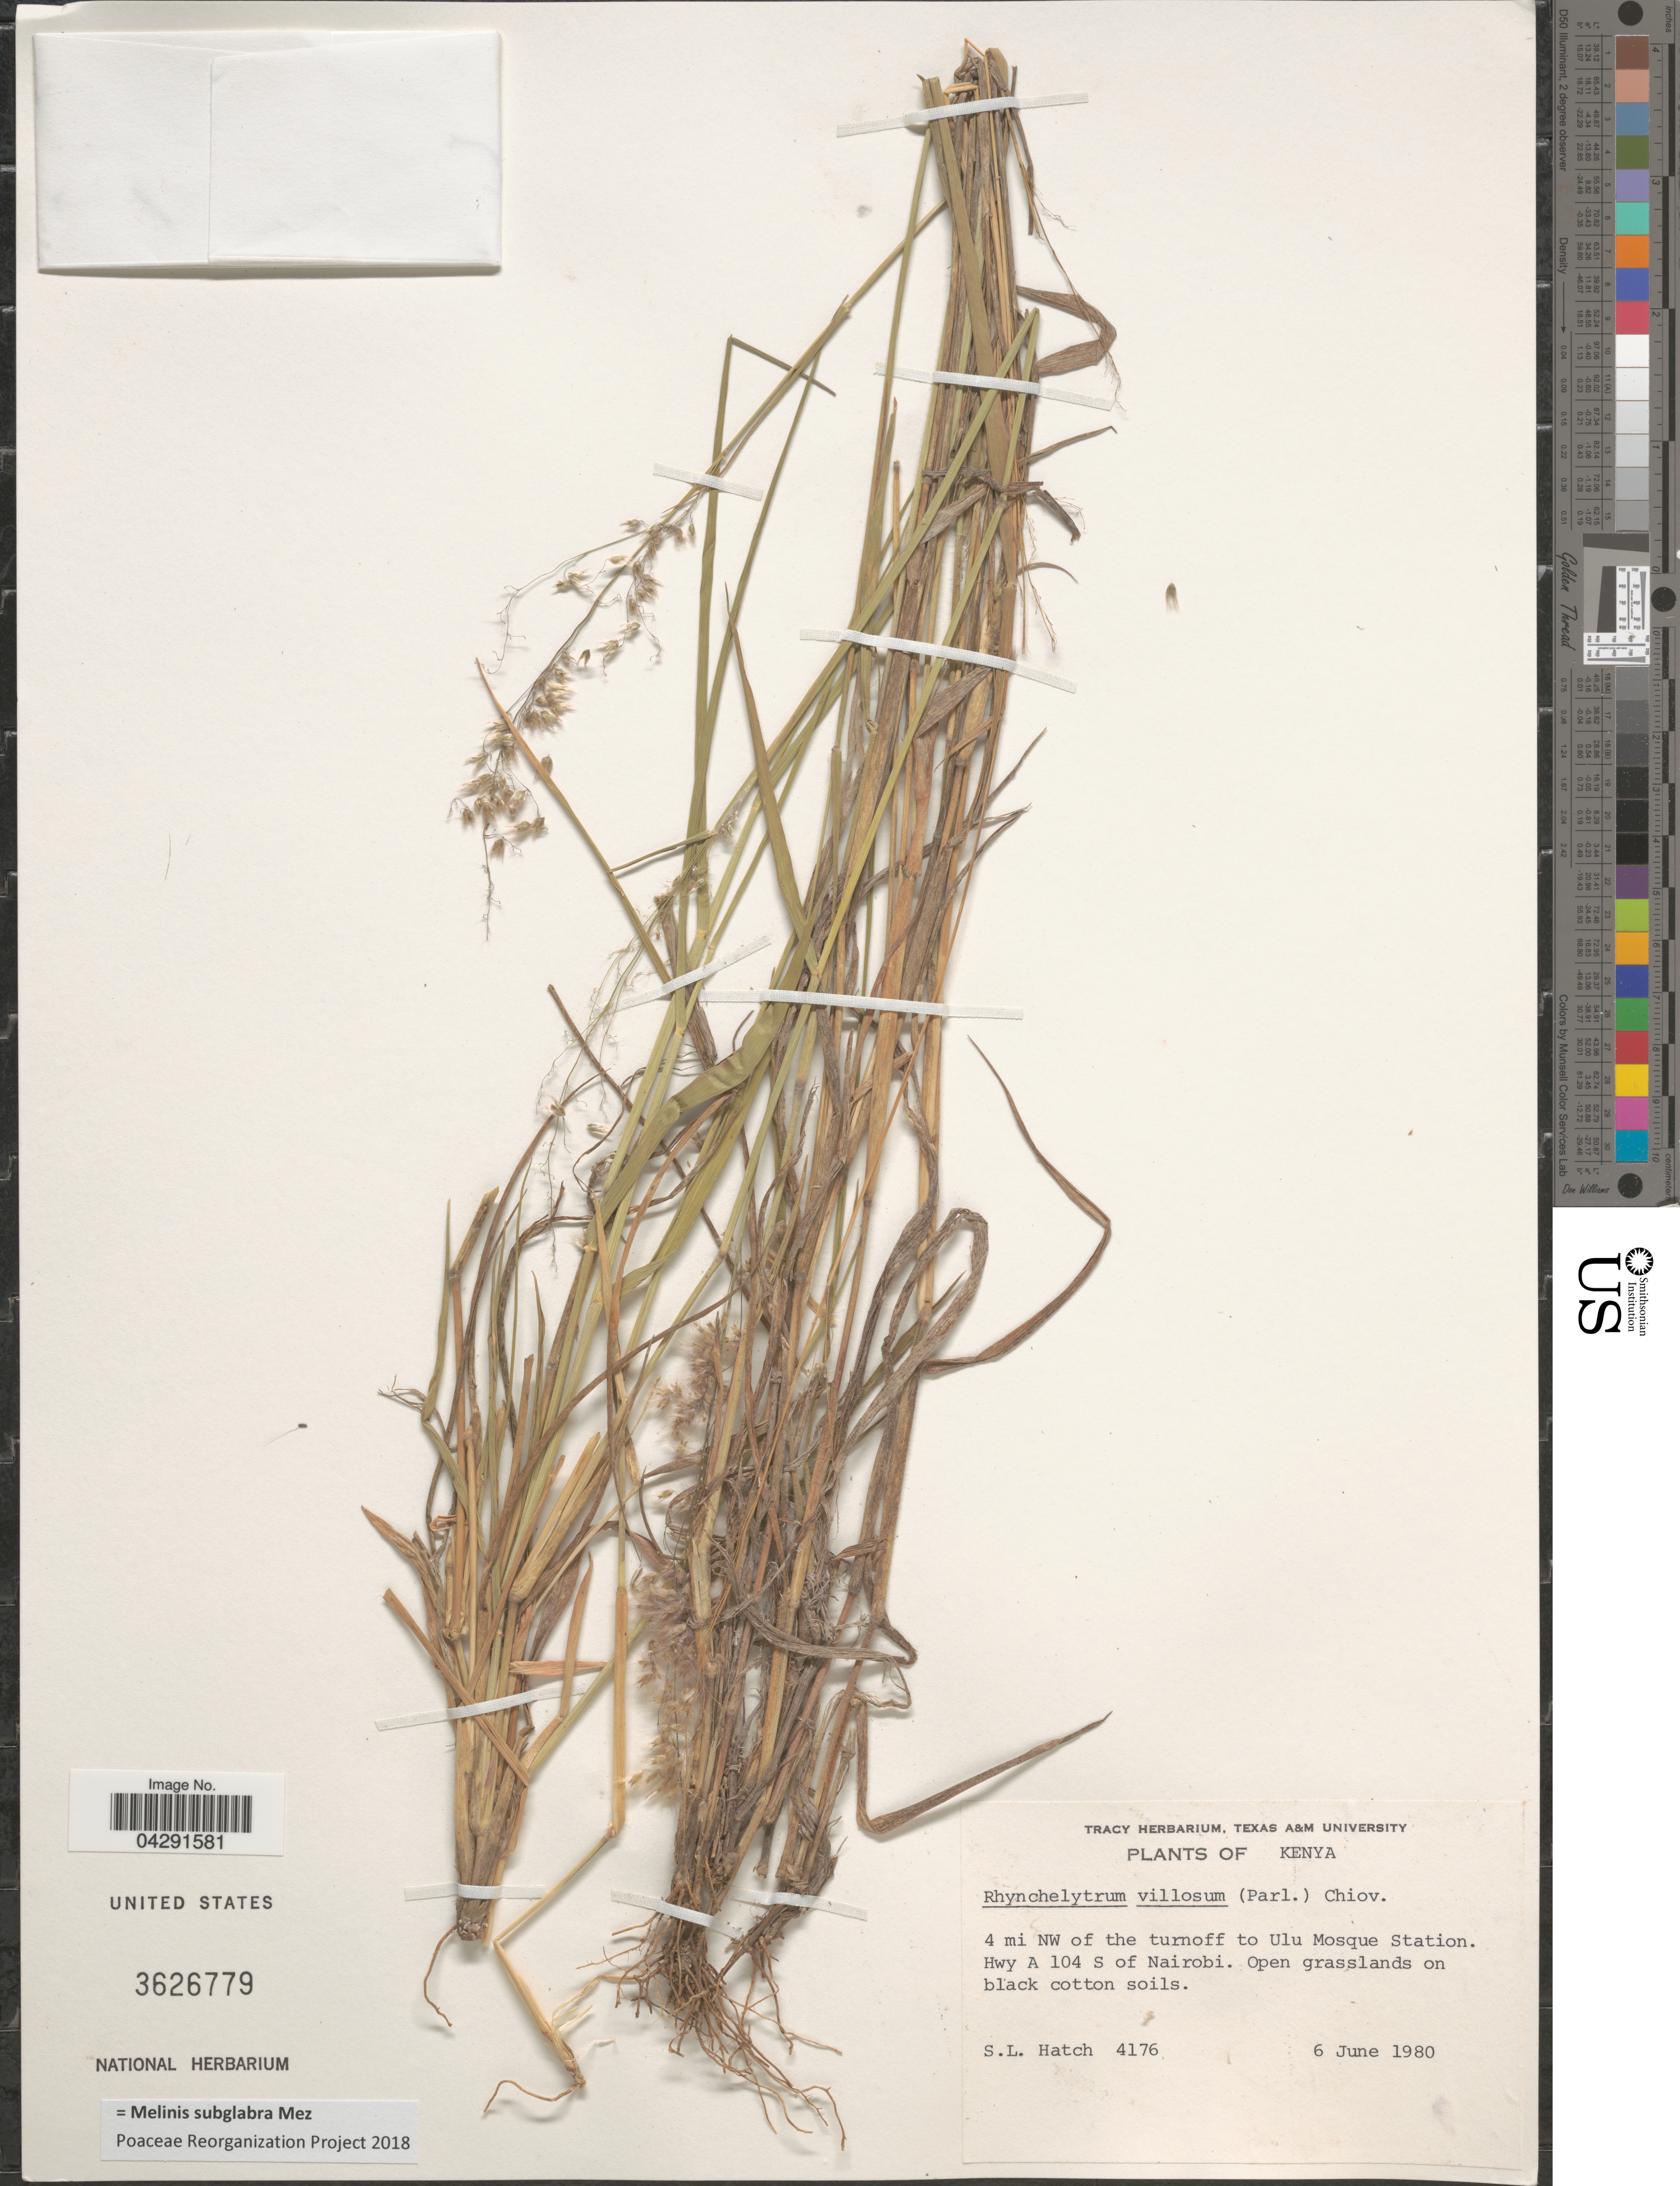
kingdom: Plantae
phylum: Tracheophyta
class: Liliopsida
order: Poales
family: Poaceae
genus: Melinis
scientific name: Melinis subglabra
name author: Mez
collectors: S. Hatch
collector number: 4176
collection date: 1980-06-06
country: Kenya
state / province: Nairobi Area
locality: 4 mi NW of the turnoff to Ulu Mosque Station. Hwy A 104 S of Nairobi. Open grasslands on balck cotton soils.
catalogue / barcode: US 3626779